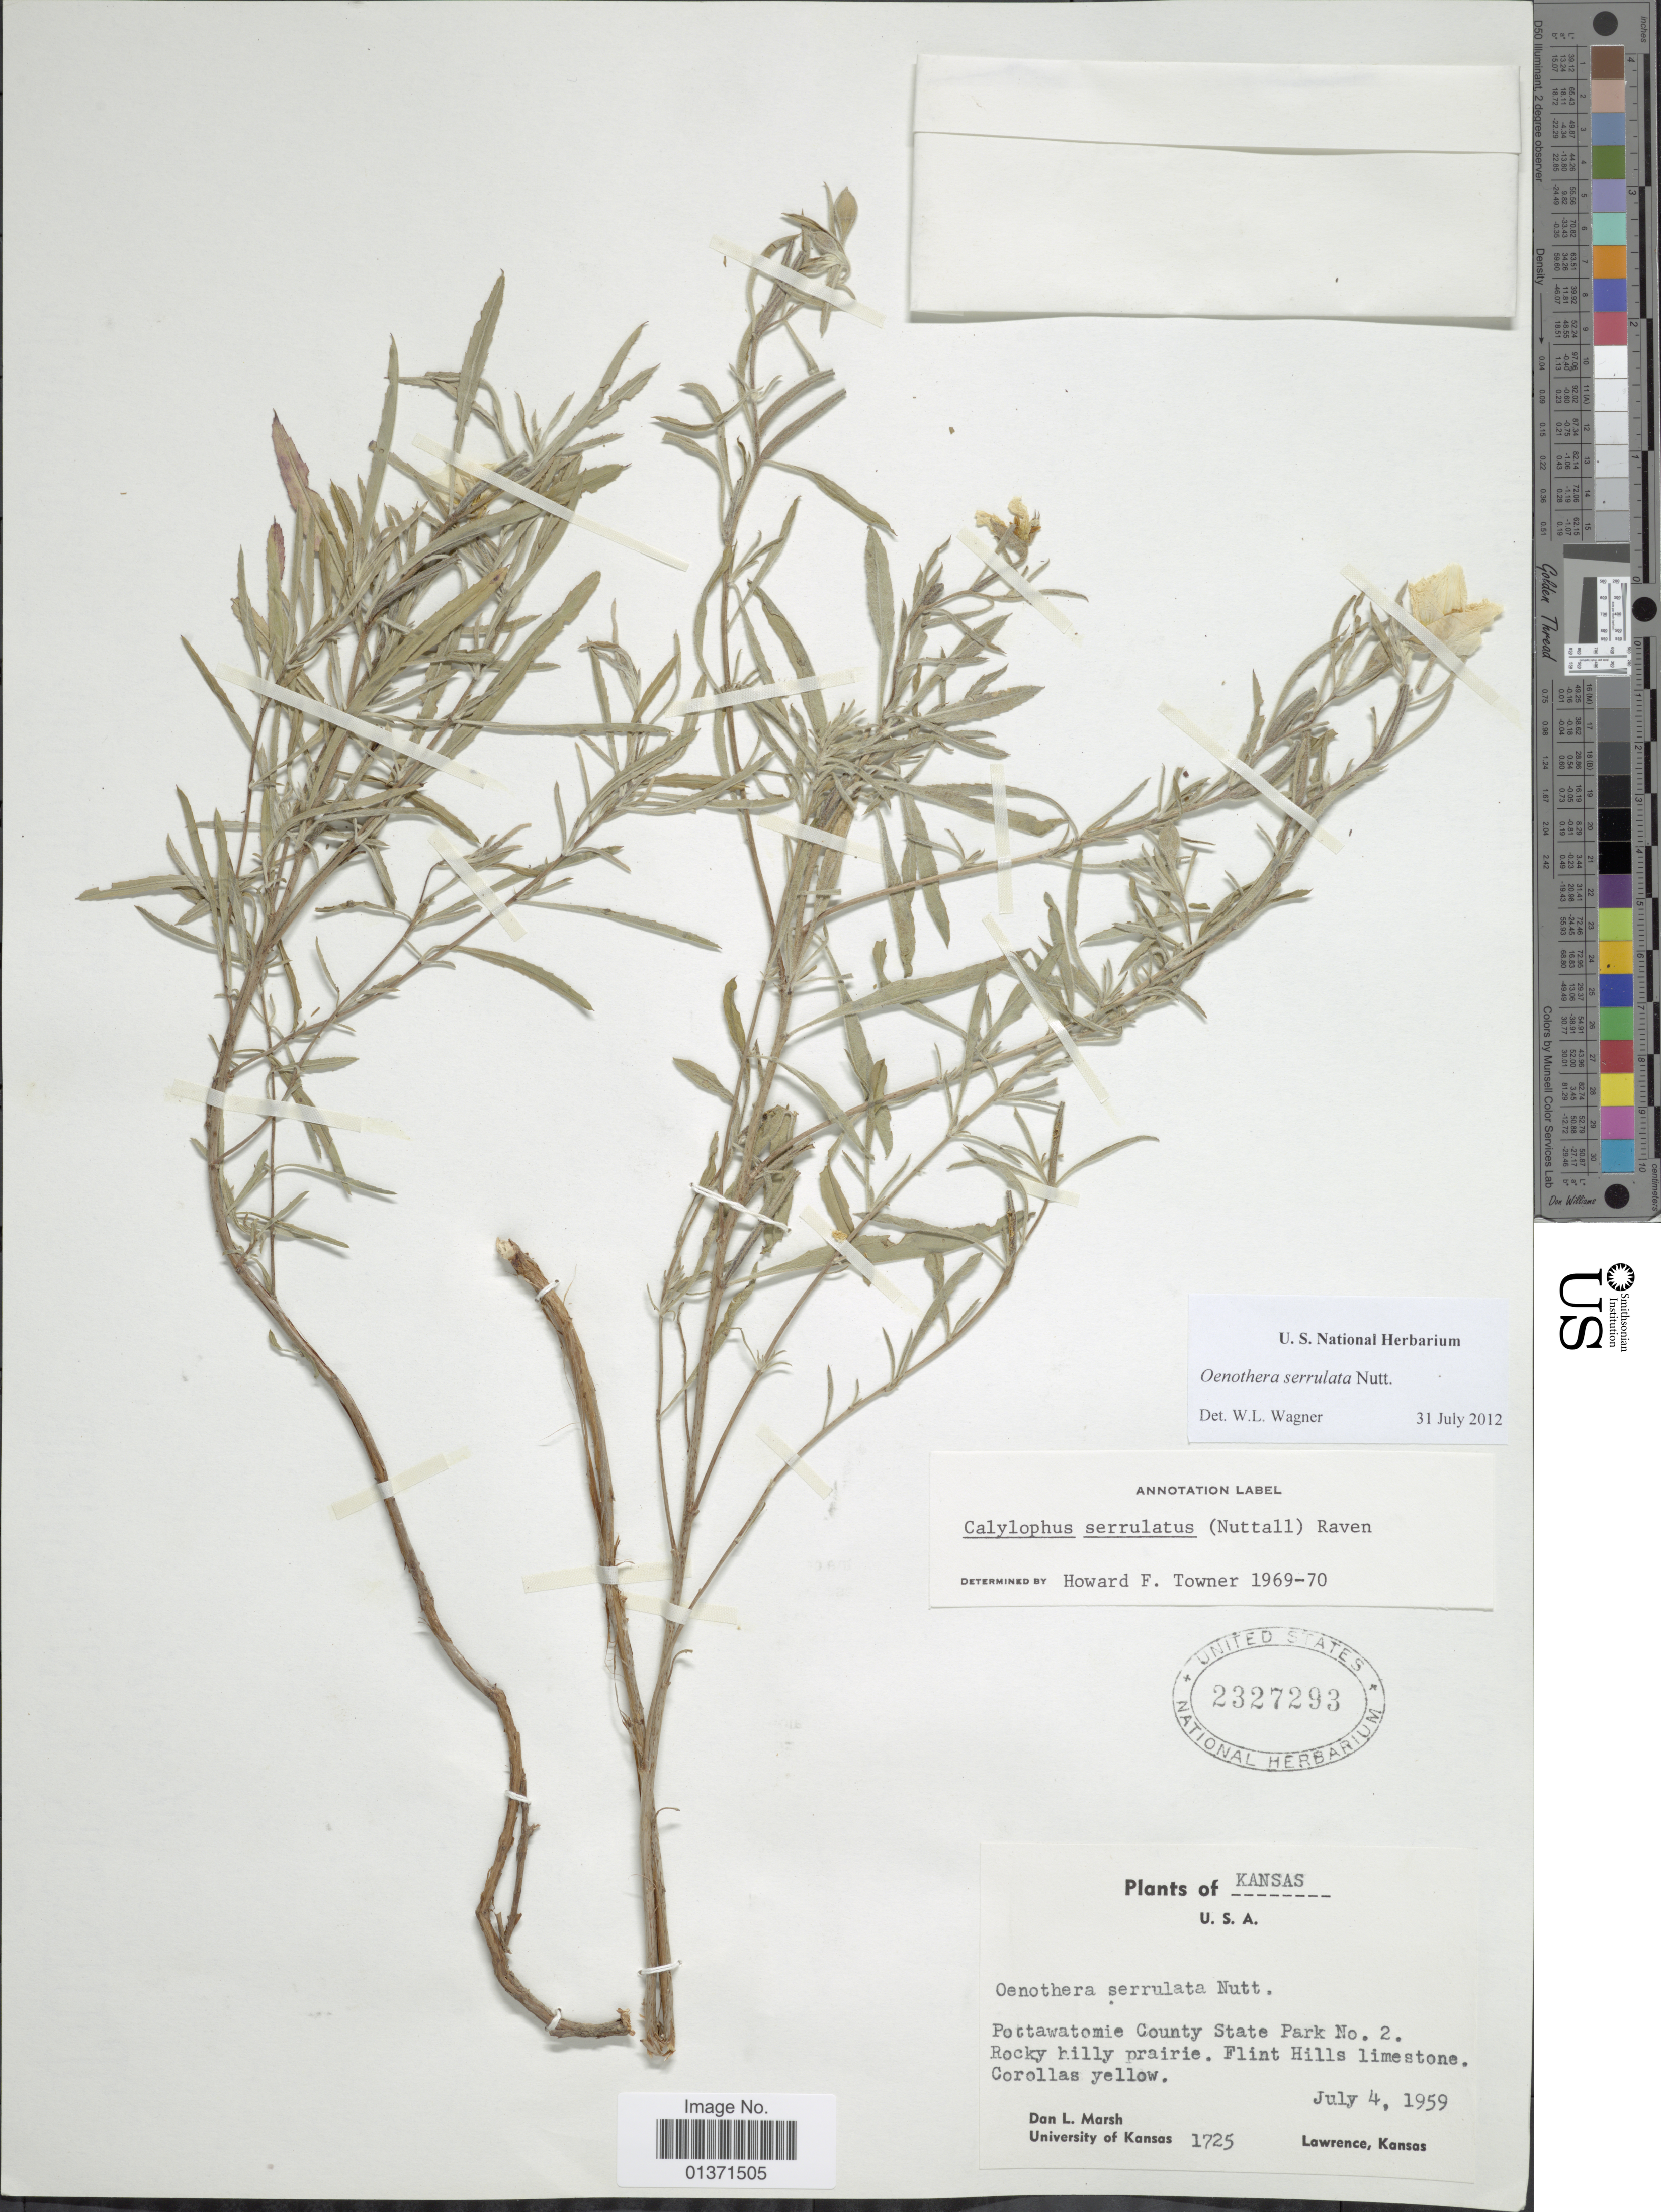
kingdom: Plantae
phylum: Tracheophyta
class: Magnoliopsida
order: Myrtales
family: Onagraceae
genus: Oenothera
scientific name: Oenothera serrulata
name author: Nutt.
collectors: D. L. Marsh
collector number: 1725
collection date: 1959-07-04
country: United States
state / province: Kansas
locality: Pottawatomie County State Park No. 2. Rocky hilly prairie. Flint Hills limestone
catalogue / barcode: US 2327293